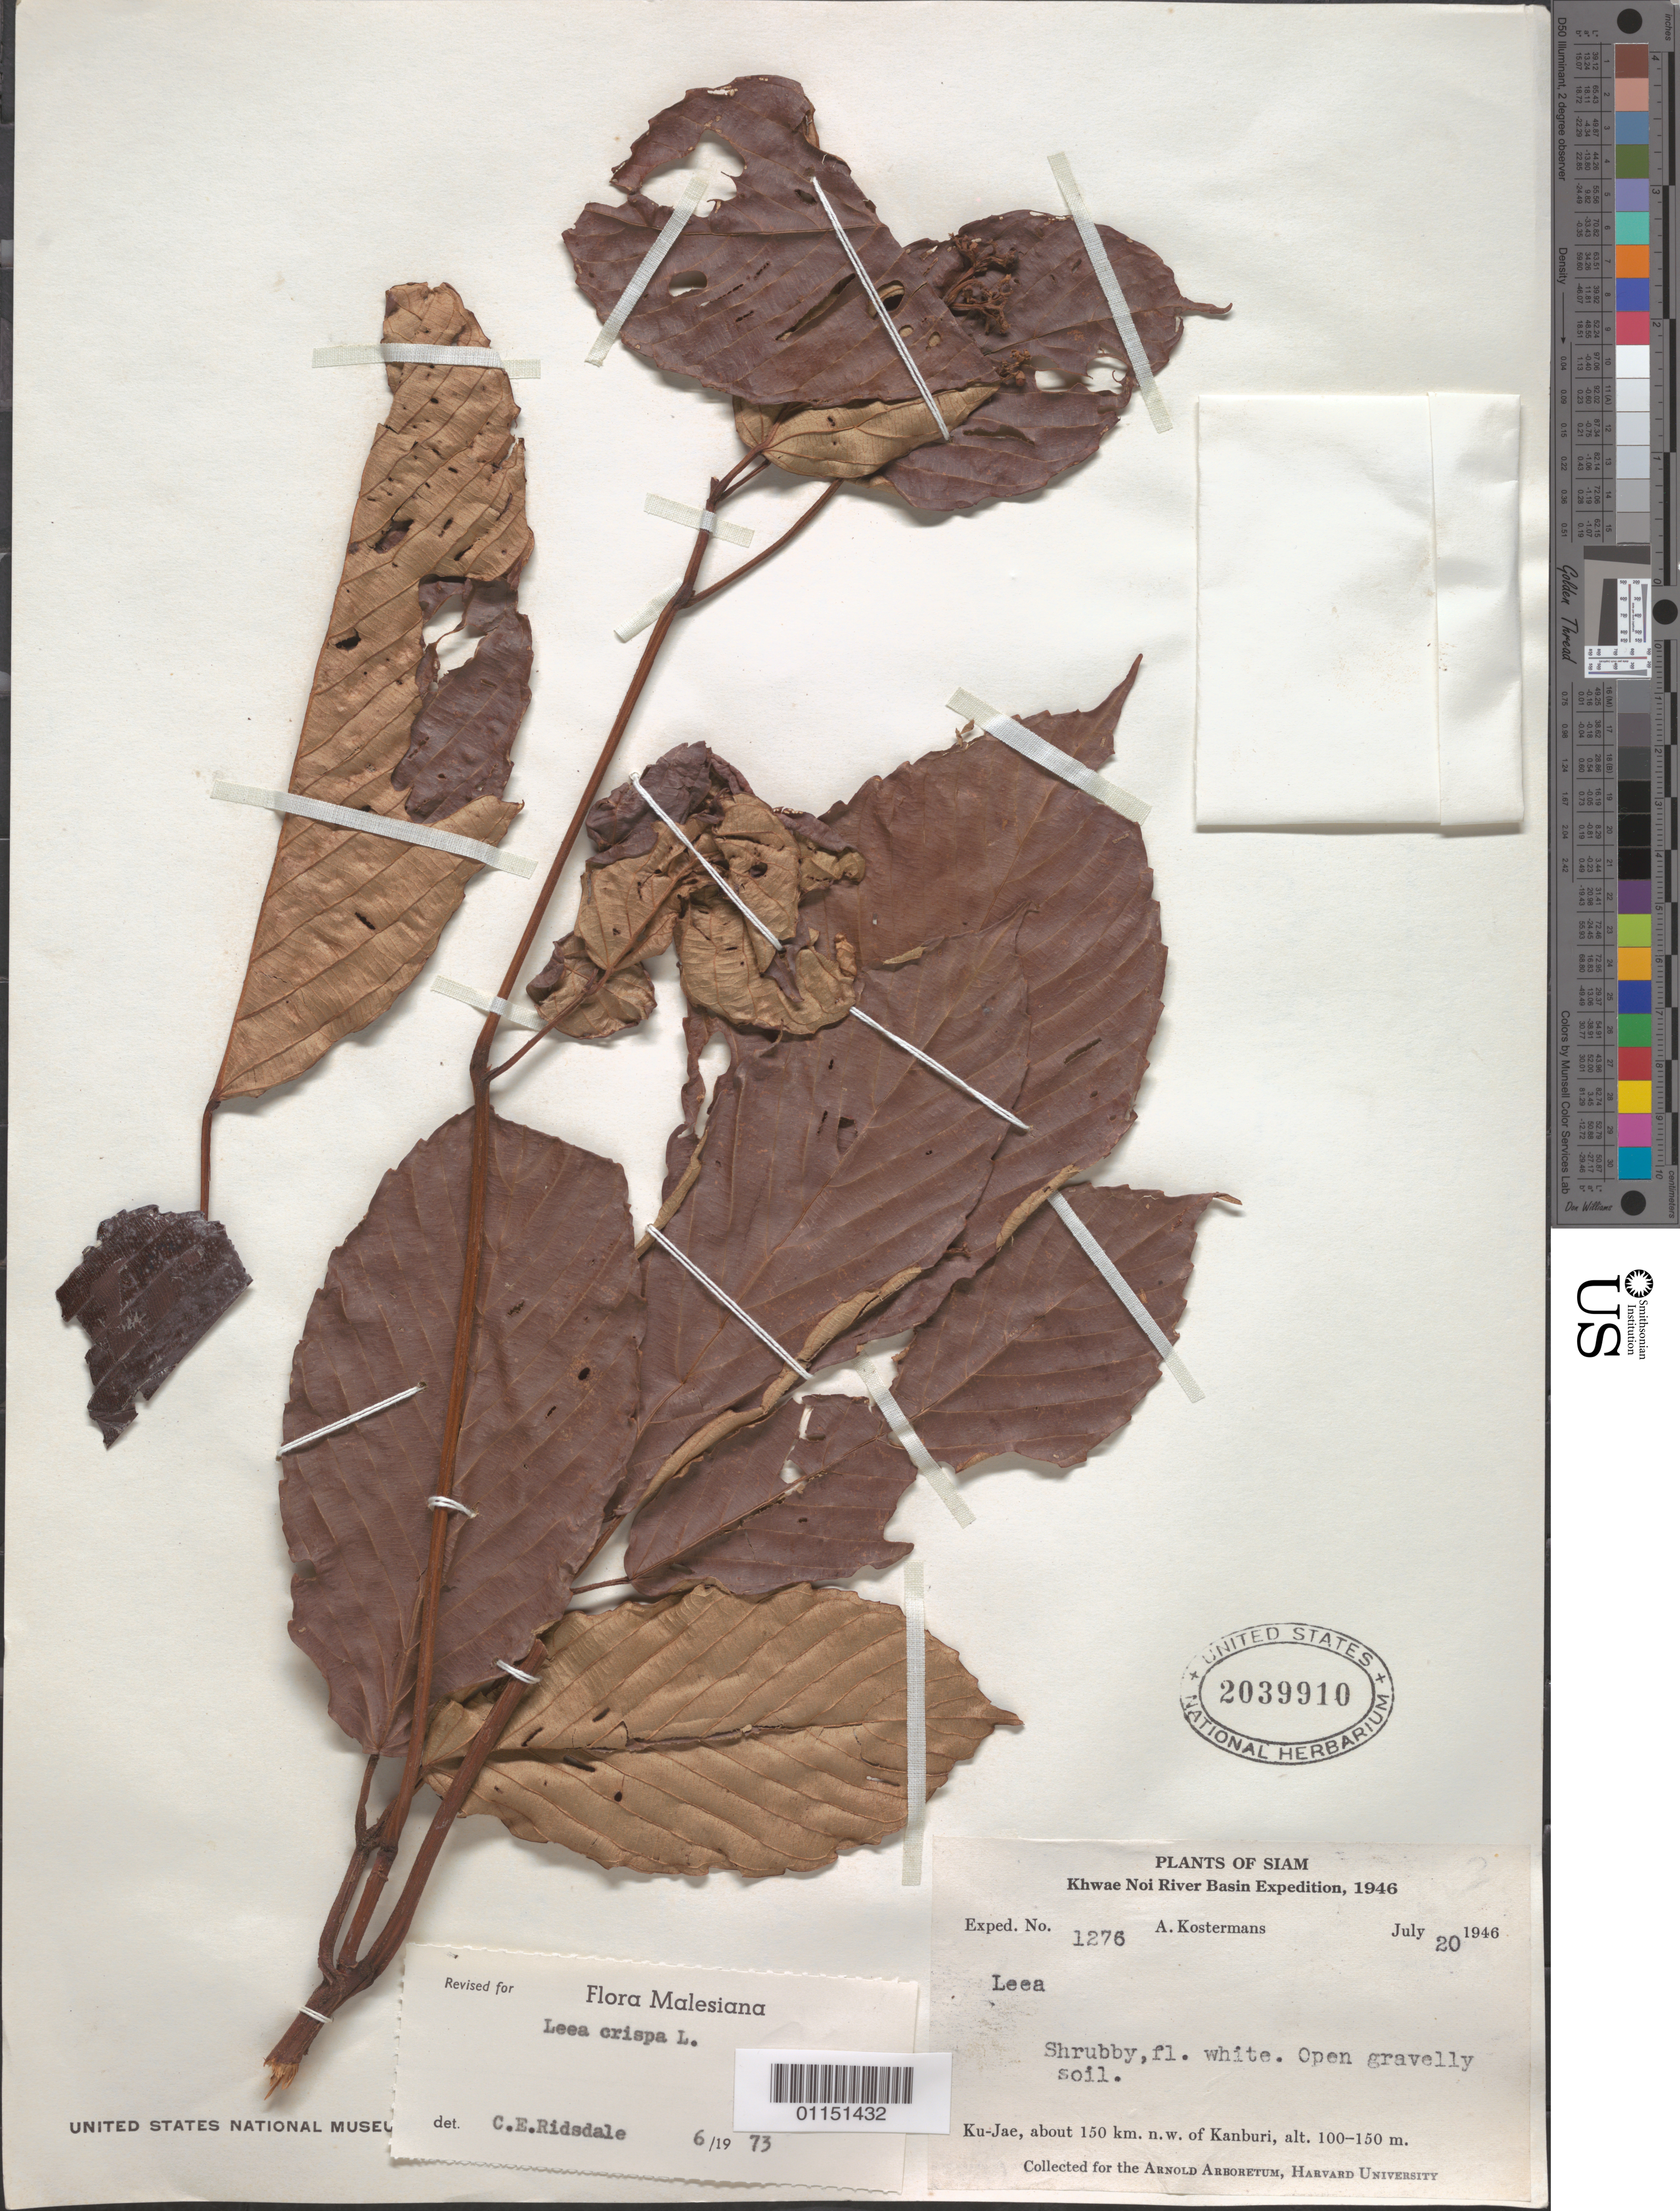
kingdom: Plantae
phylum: Tracheophyta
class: Magnoliopsida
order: Vitales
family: Vitaceae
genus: Leea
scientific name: Leea asiatica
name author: (L.) Ridsdale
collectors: A. J. G. Kostermans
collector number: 1276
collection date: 1946-07-20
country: Thailand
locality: Ku-Jae, about 150 km NW of Kanburi.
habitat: Shrubby. Open gravelly soil.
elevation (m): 100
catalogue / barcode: US 2039910